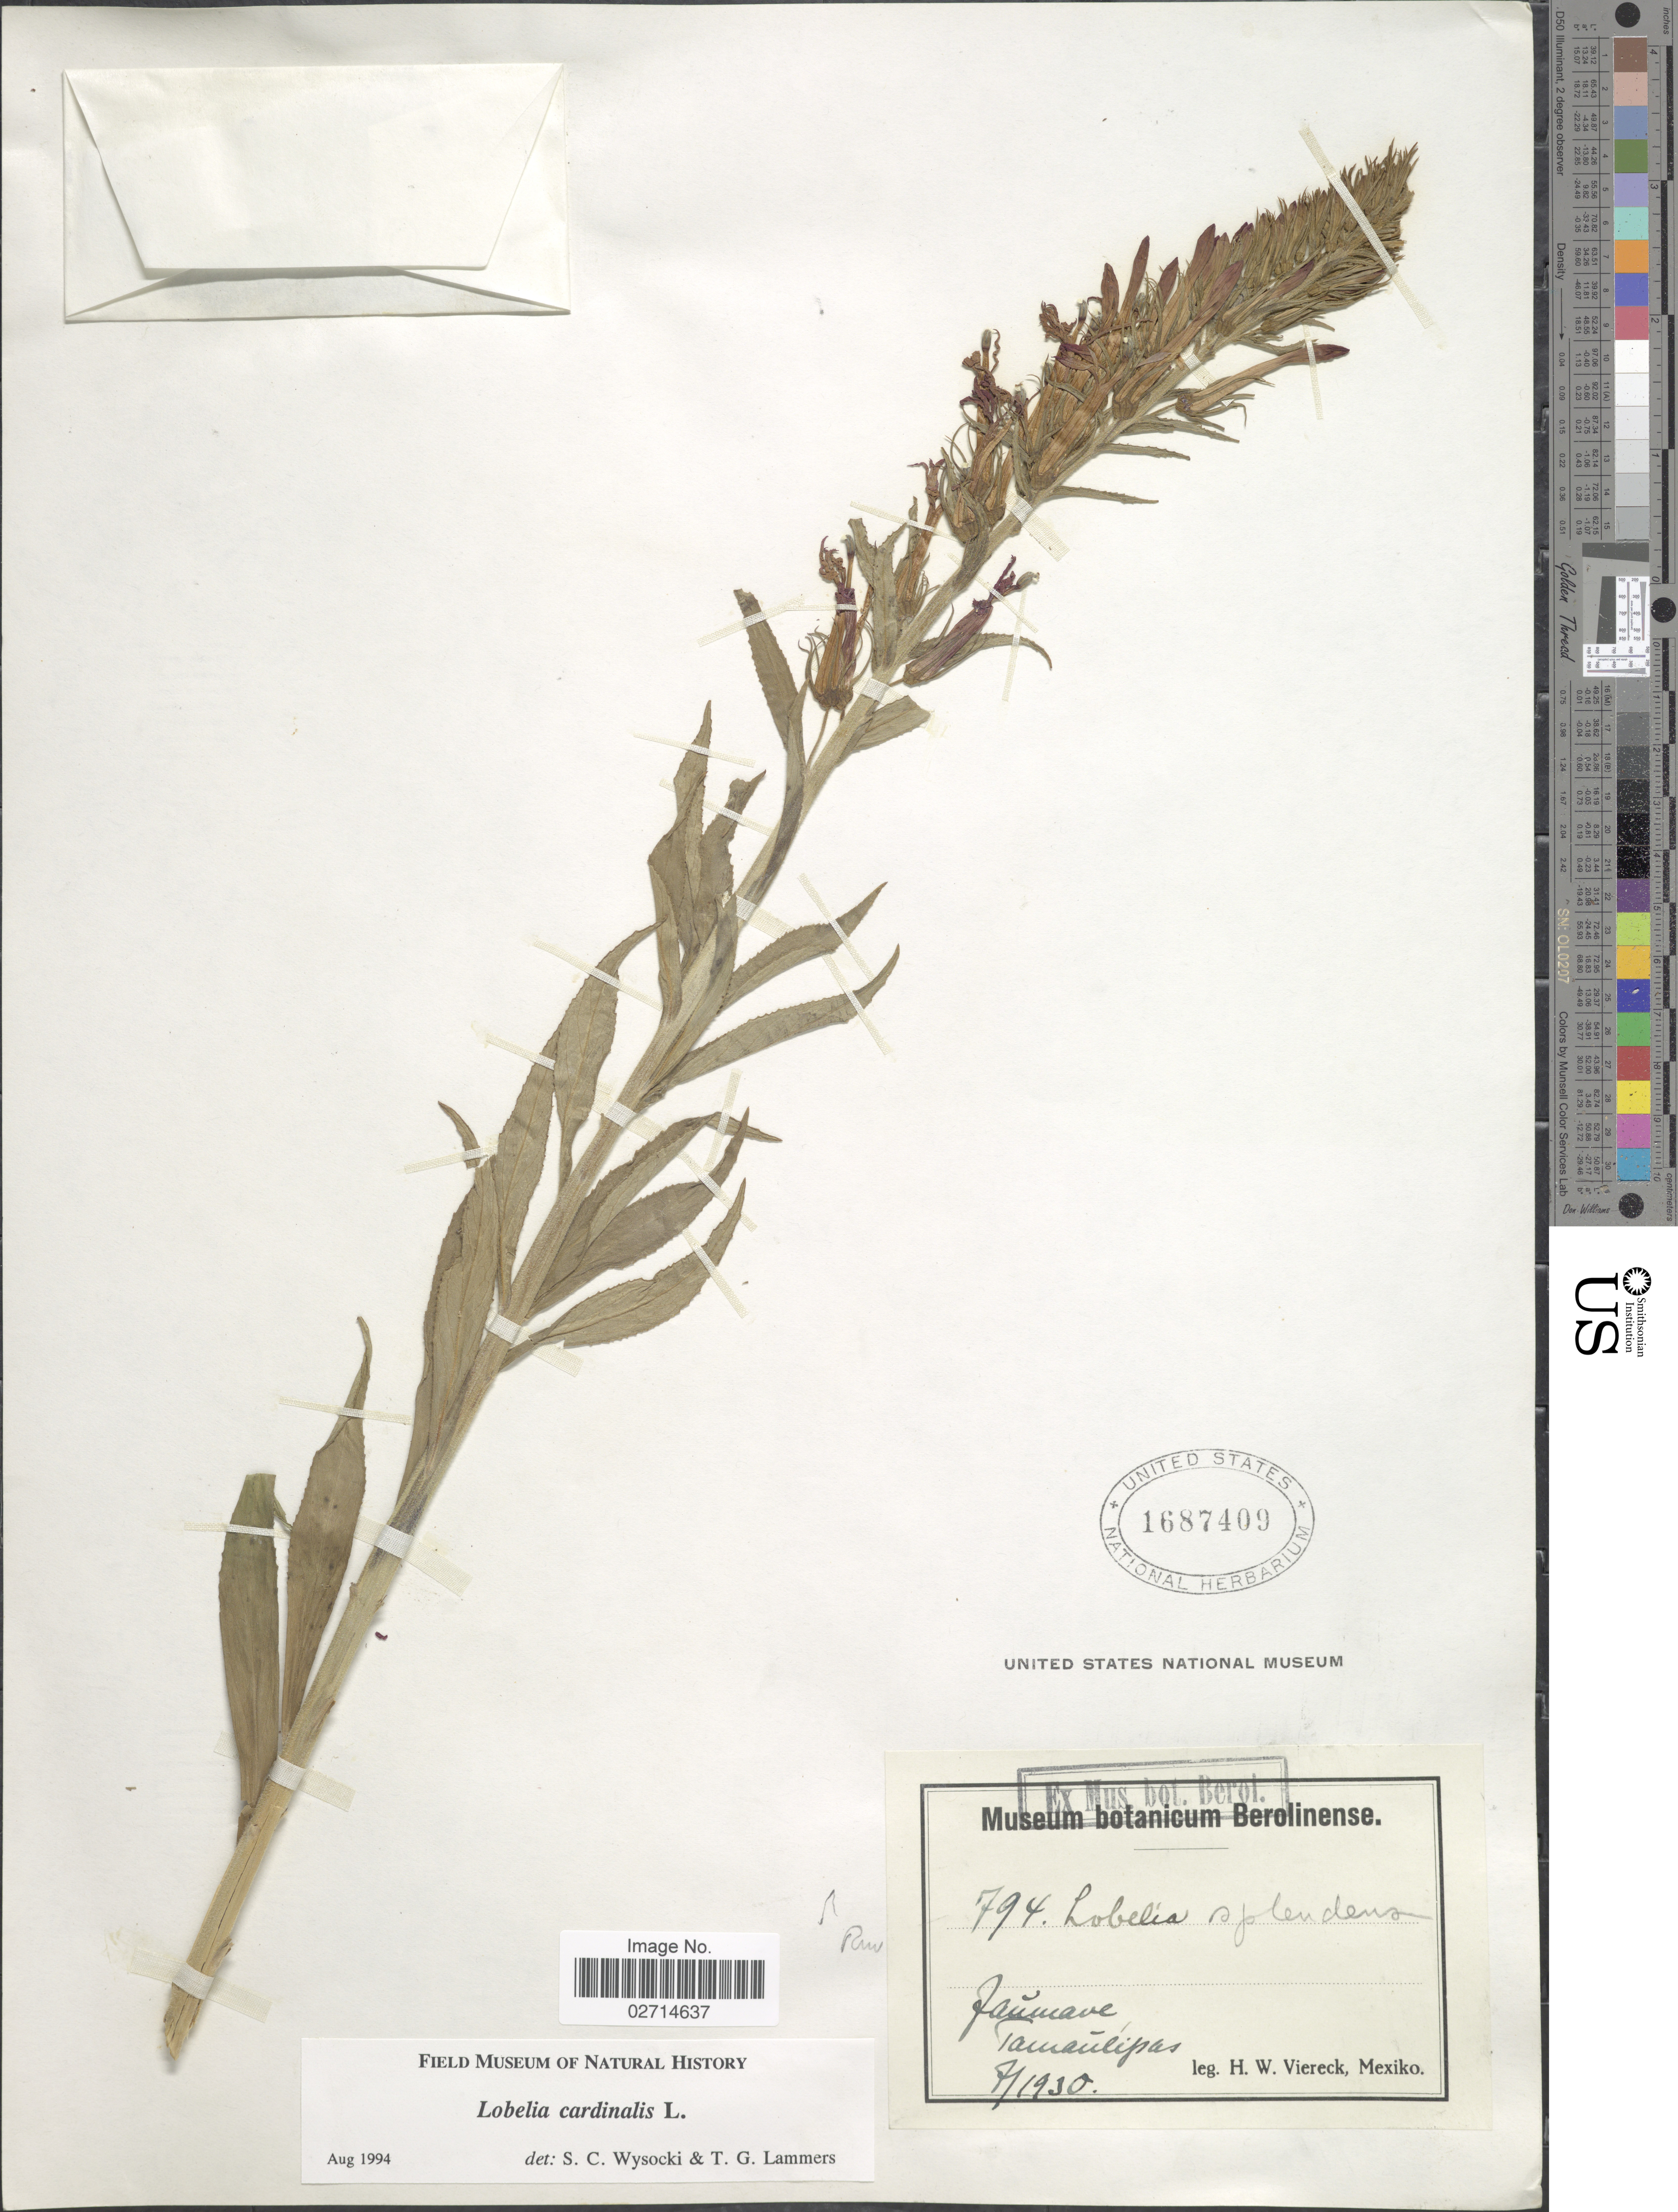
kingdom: Plantae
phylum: Tracheophyta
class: Magnoliopsida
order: Asterales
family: Campanulaceae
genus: Lobelia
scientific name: Lobelia cardinalis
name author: L.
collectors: H. W. Viereck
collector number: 794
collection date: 1930-07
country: Mexico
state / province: Tamaulipas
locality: Jaumave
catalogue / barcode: US 1687409